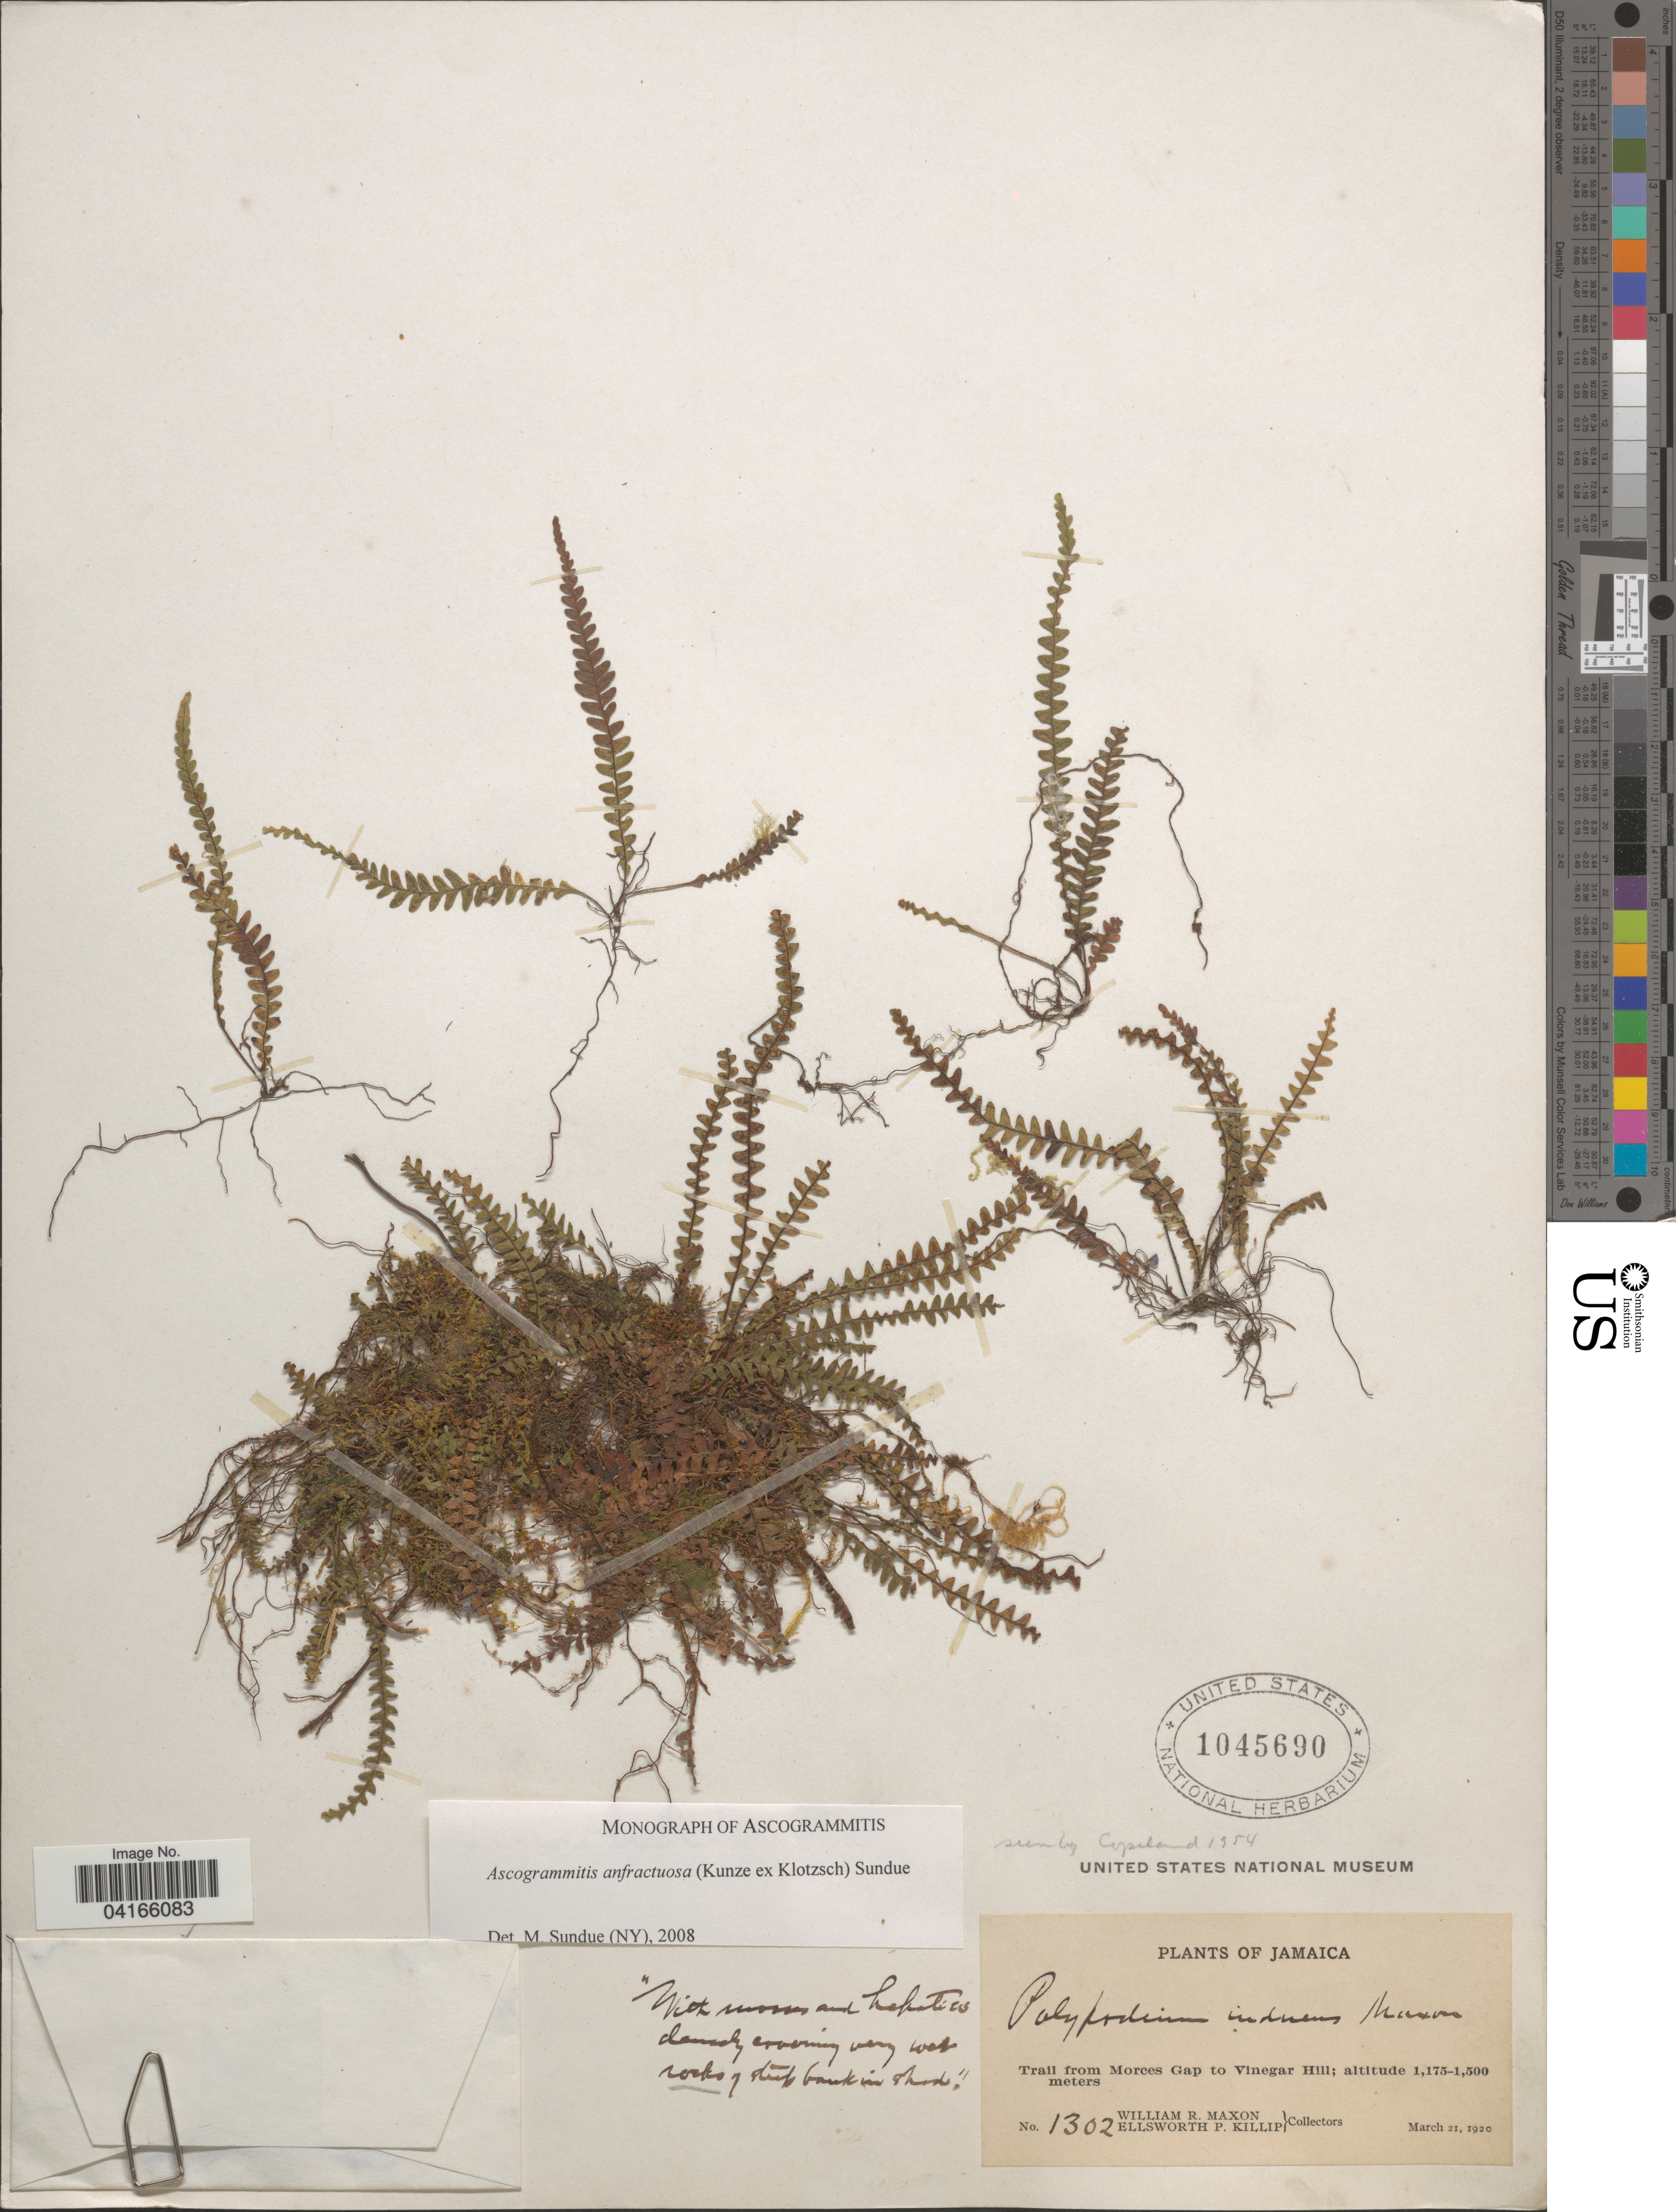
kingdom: Plantae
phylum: Tracheophyta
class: Polypodiopsida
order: Polypodiales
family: Polypodiaceae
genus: Ascogrammitis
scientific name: Ascogrammitis anfractuosa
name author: (Kunze ex Klotzsch) Sundue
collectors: W. R. Maxon & E. P. Killip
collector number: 1302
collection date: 1920-03-21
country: Jamaica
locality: Trail from Morces Gap to Vinegar Hill.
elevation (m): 1175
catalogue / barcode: US 1045690